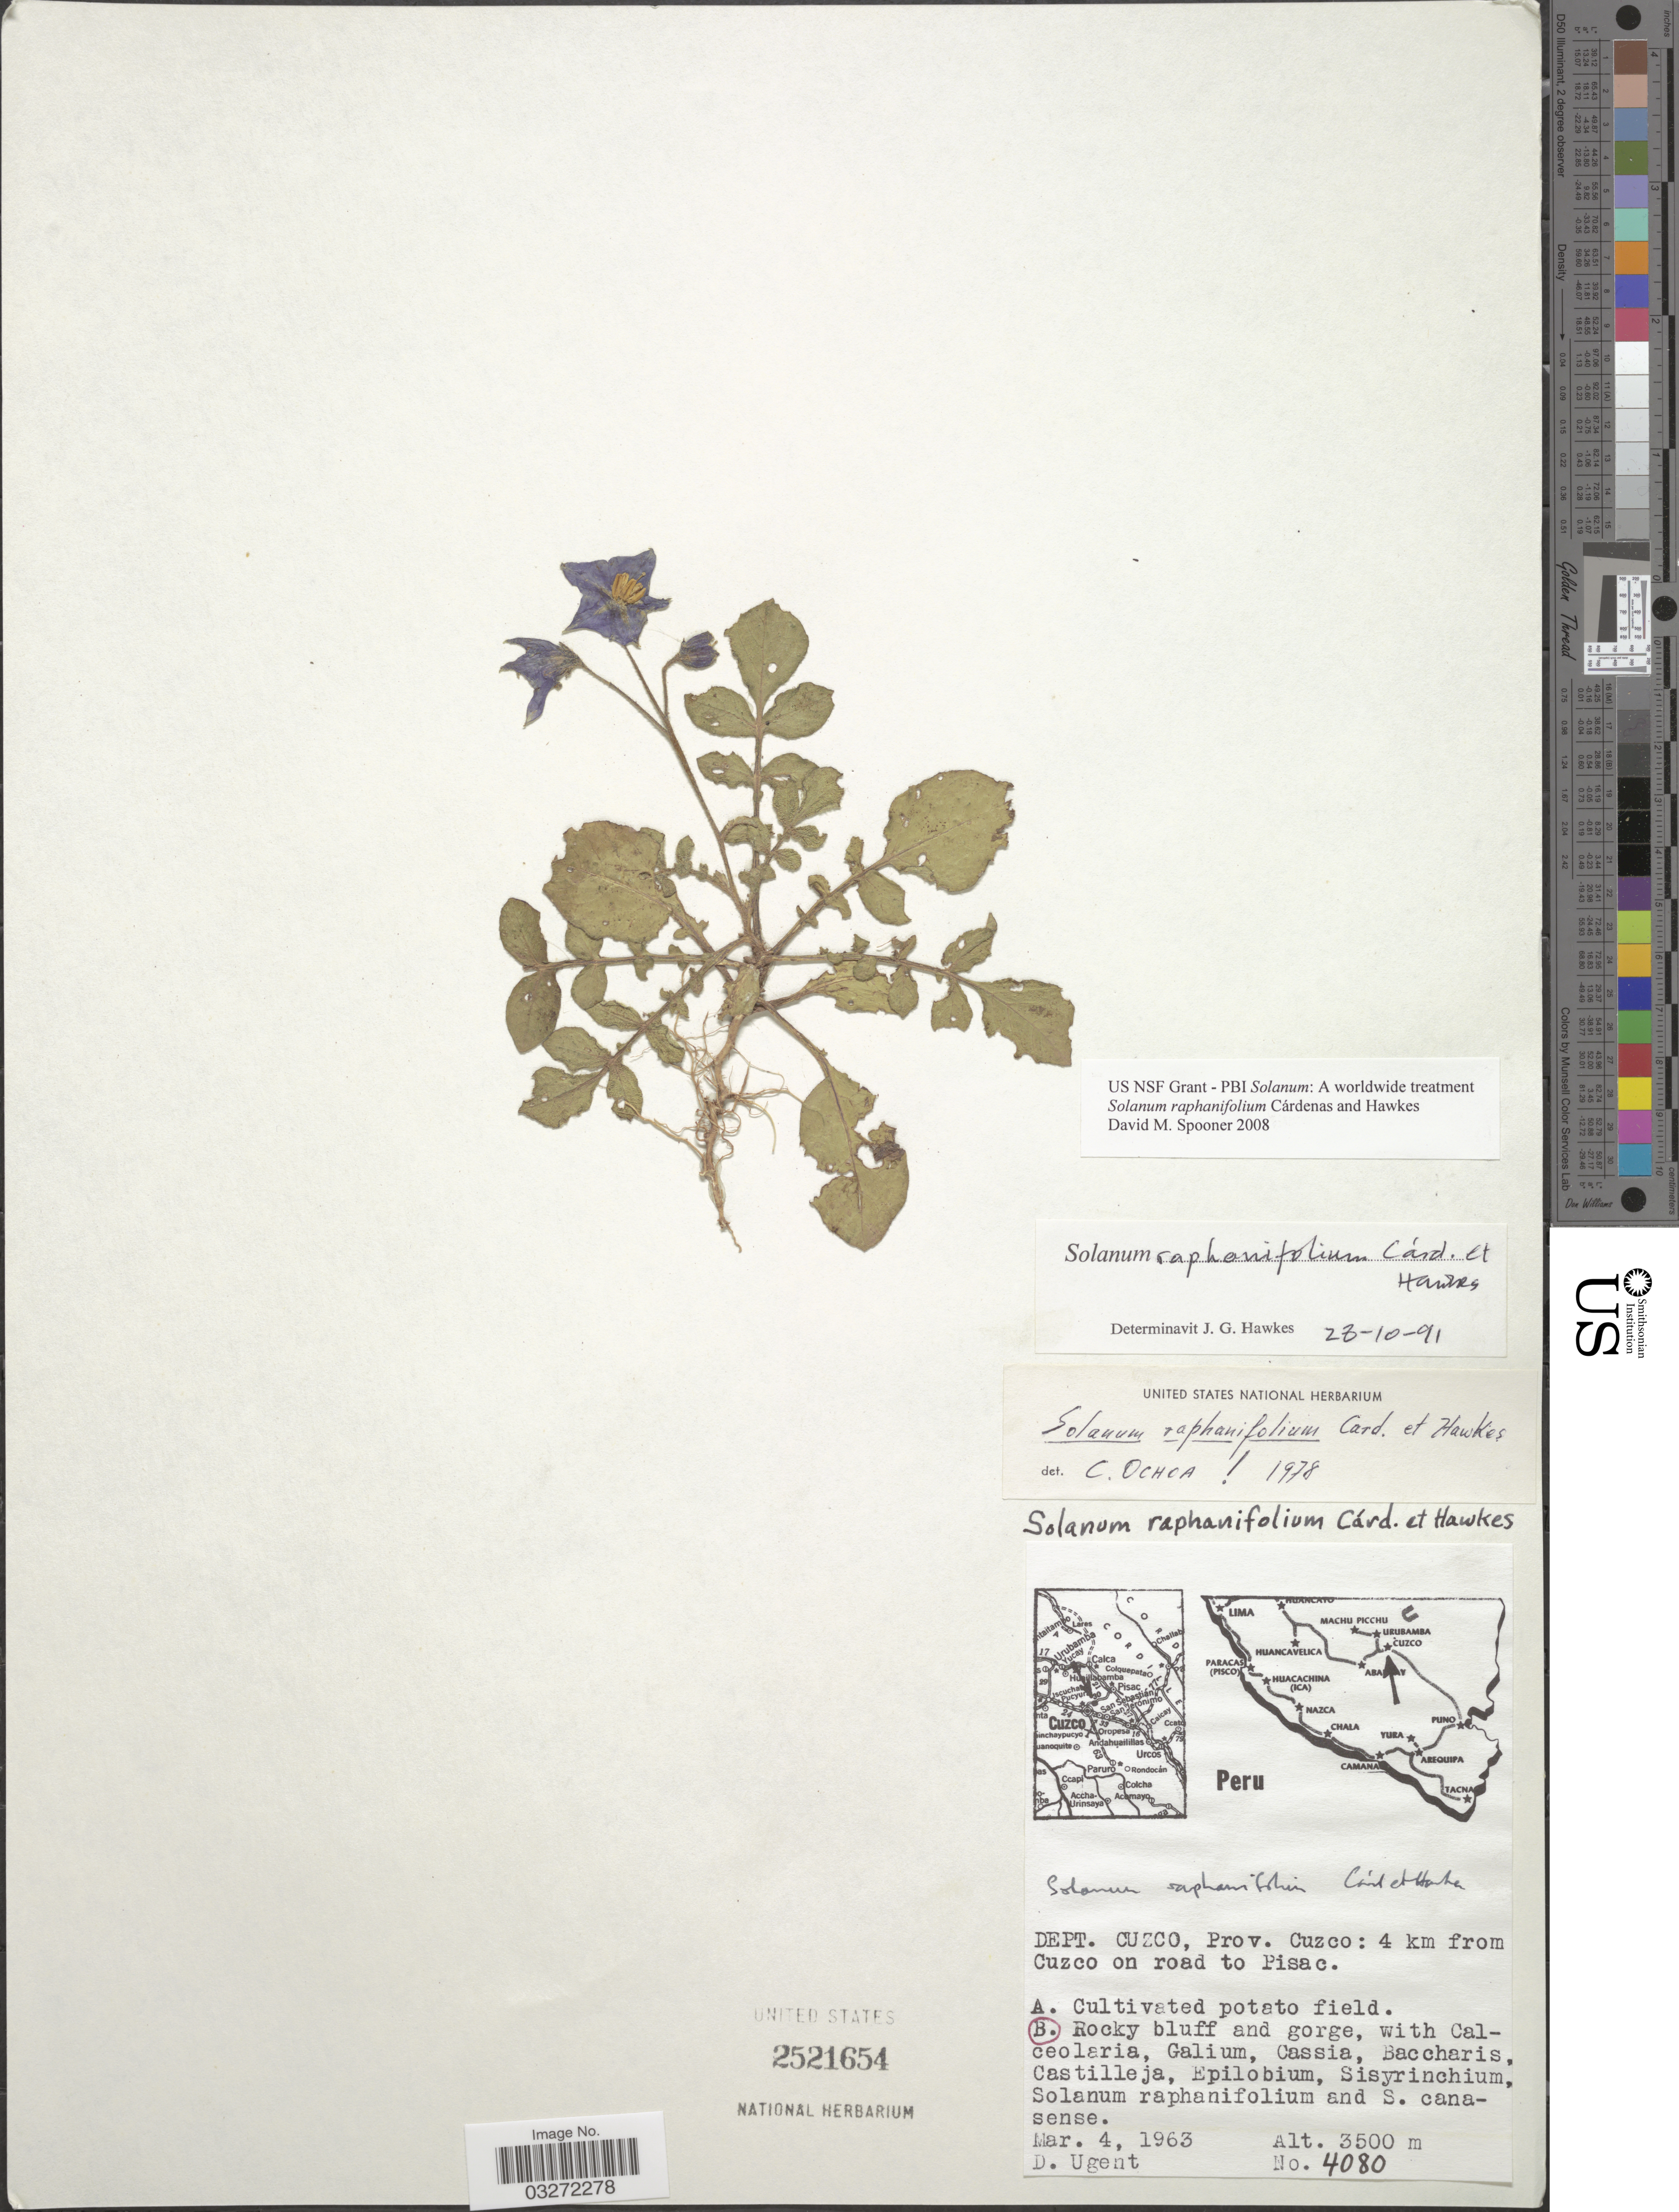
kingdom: Plantae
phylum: Tracheophyta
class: Magnoliopsida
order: Solanales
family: Solanaceae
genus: Solanum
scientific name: Solanum raphanifolium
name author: Cárdenas & Hawkes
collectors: D. Ugent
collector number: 4080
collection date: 1963-03-04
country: Peru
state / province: Cusco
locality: Dept. Cuzco, Prov. Cuzco: 4 km from Cuzco on road to Pisac.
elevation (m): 3500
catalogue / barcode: US 2521654